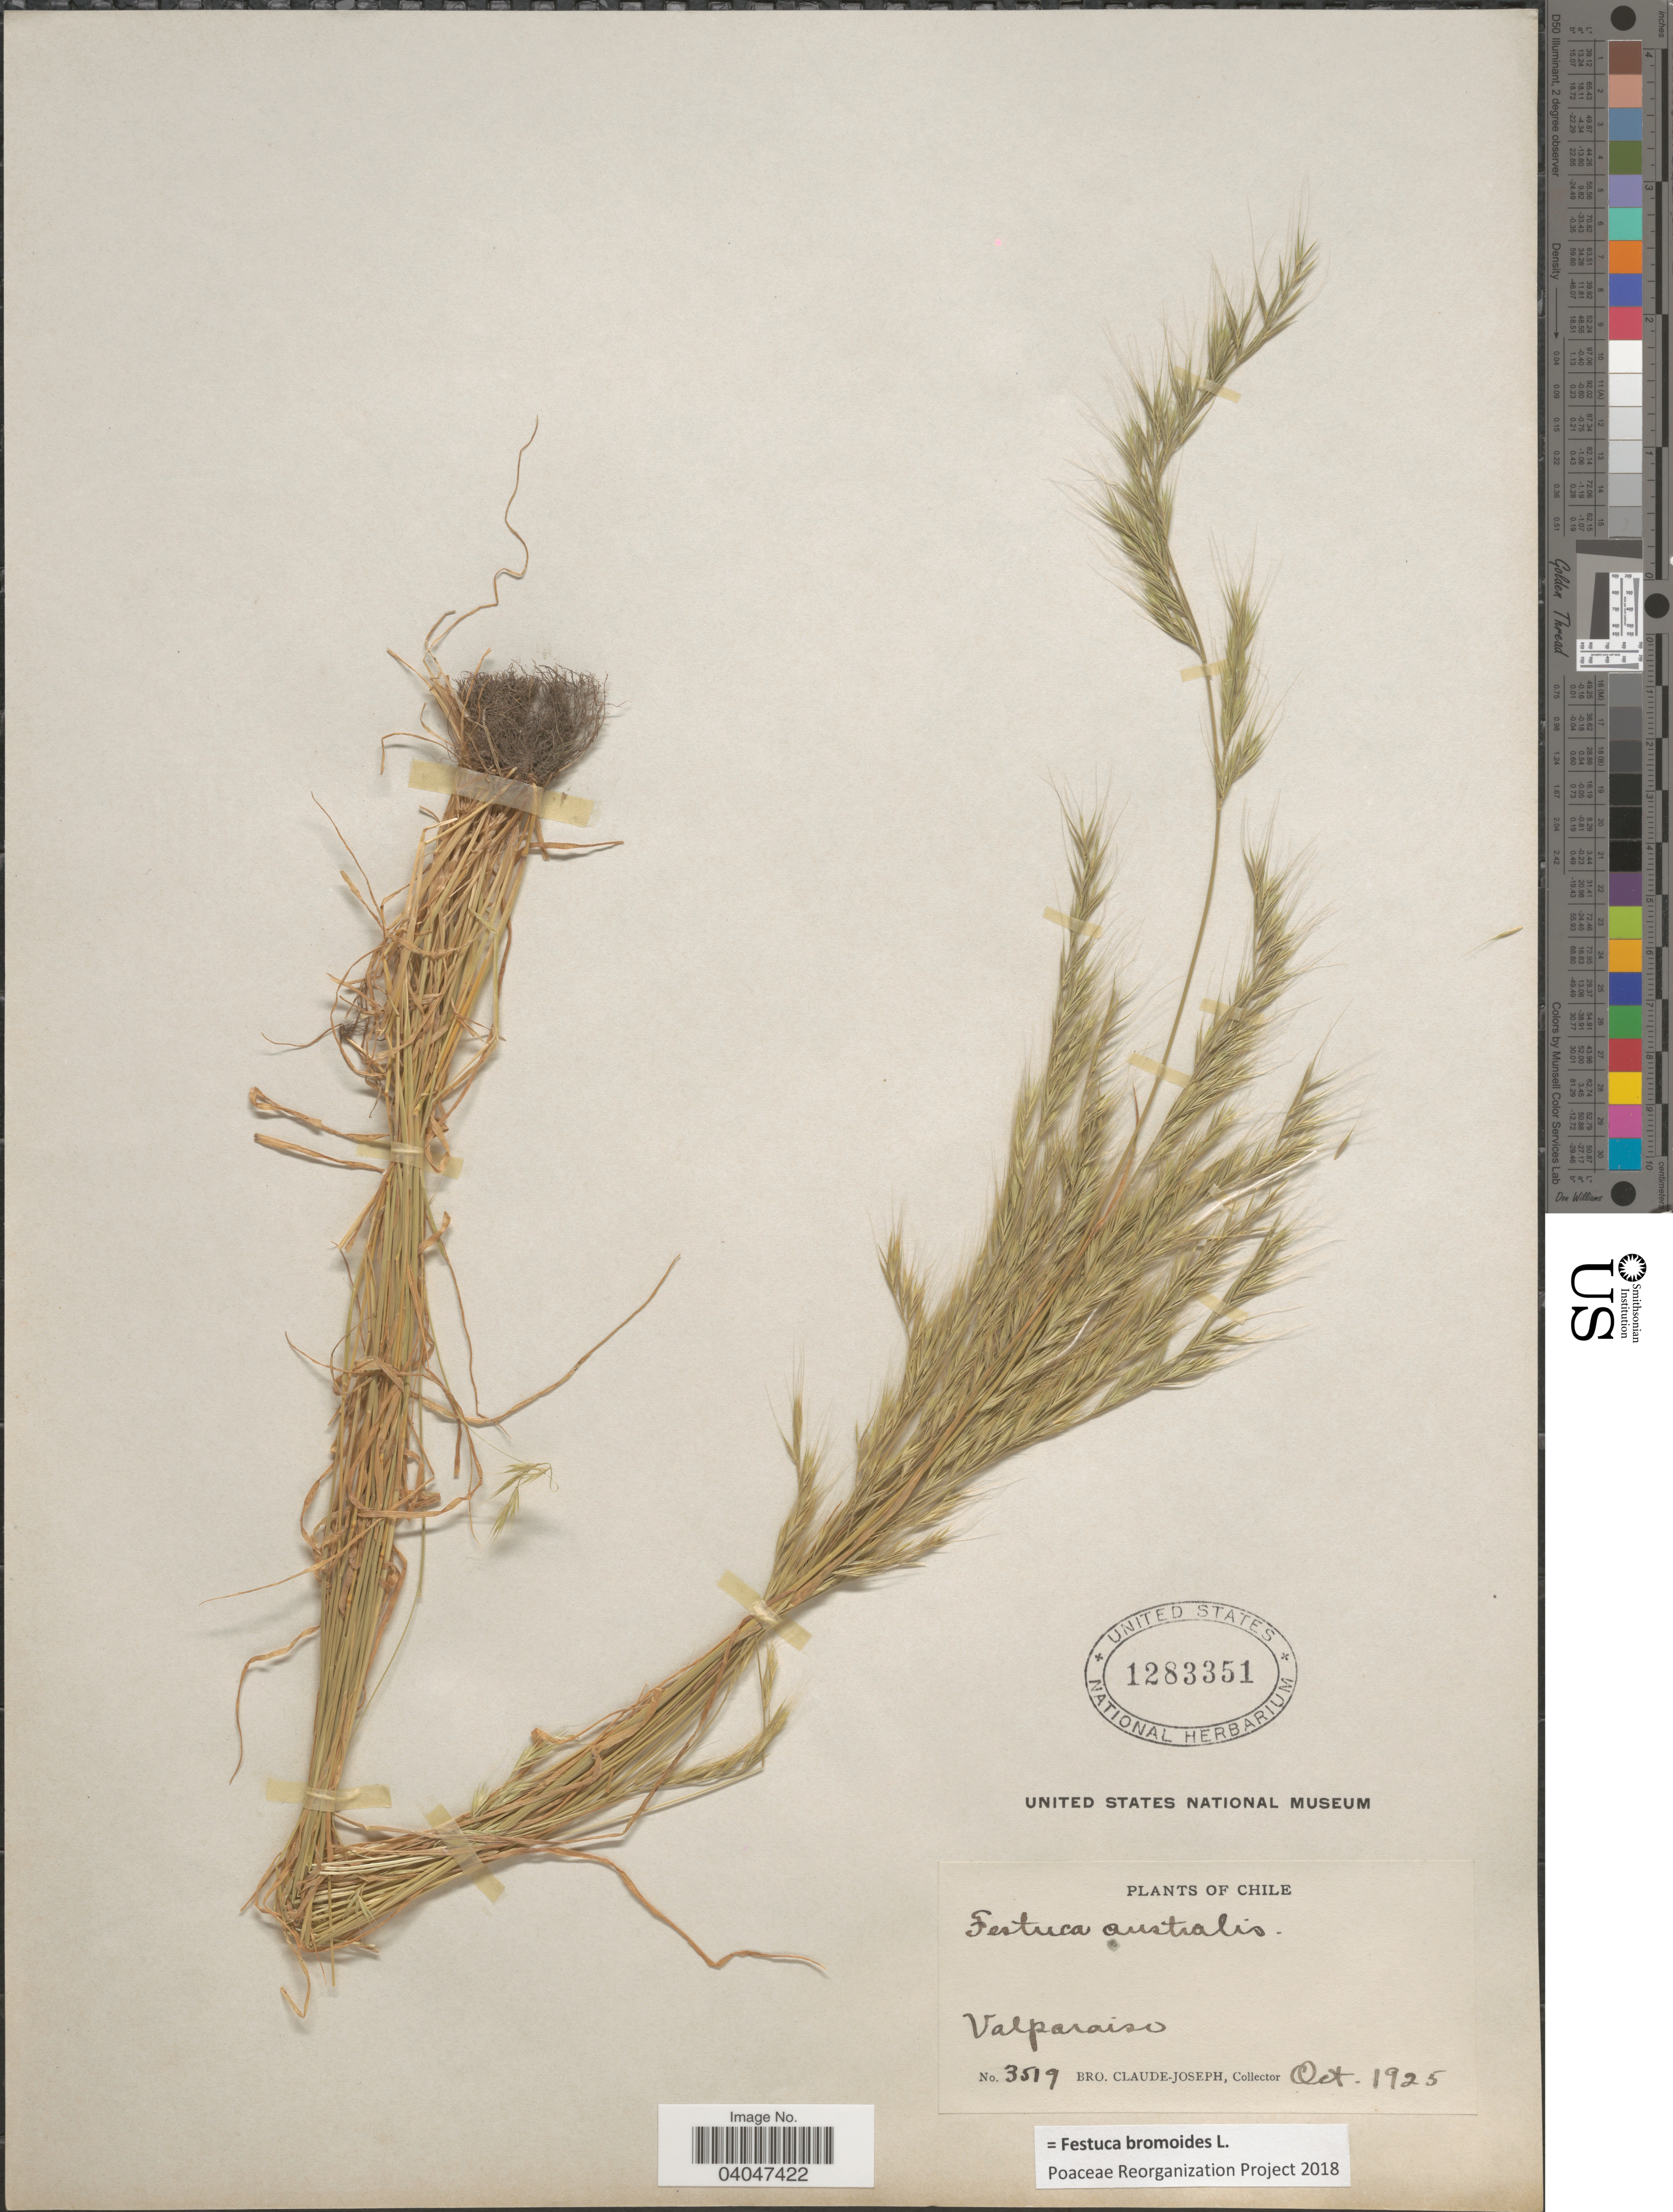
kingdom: Plantae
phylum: Tracheophyta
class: Liliopsida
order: Poales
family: Poaceae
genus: Festuca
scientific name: Festuca bromoides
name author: L.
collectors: Bro. Claude-Joseph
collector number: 3519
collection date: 1925-10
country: Chile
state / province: Valparaíso (V)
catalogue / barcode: US 1283351